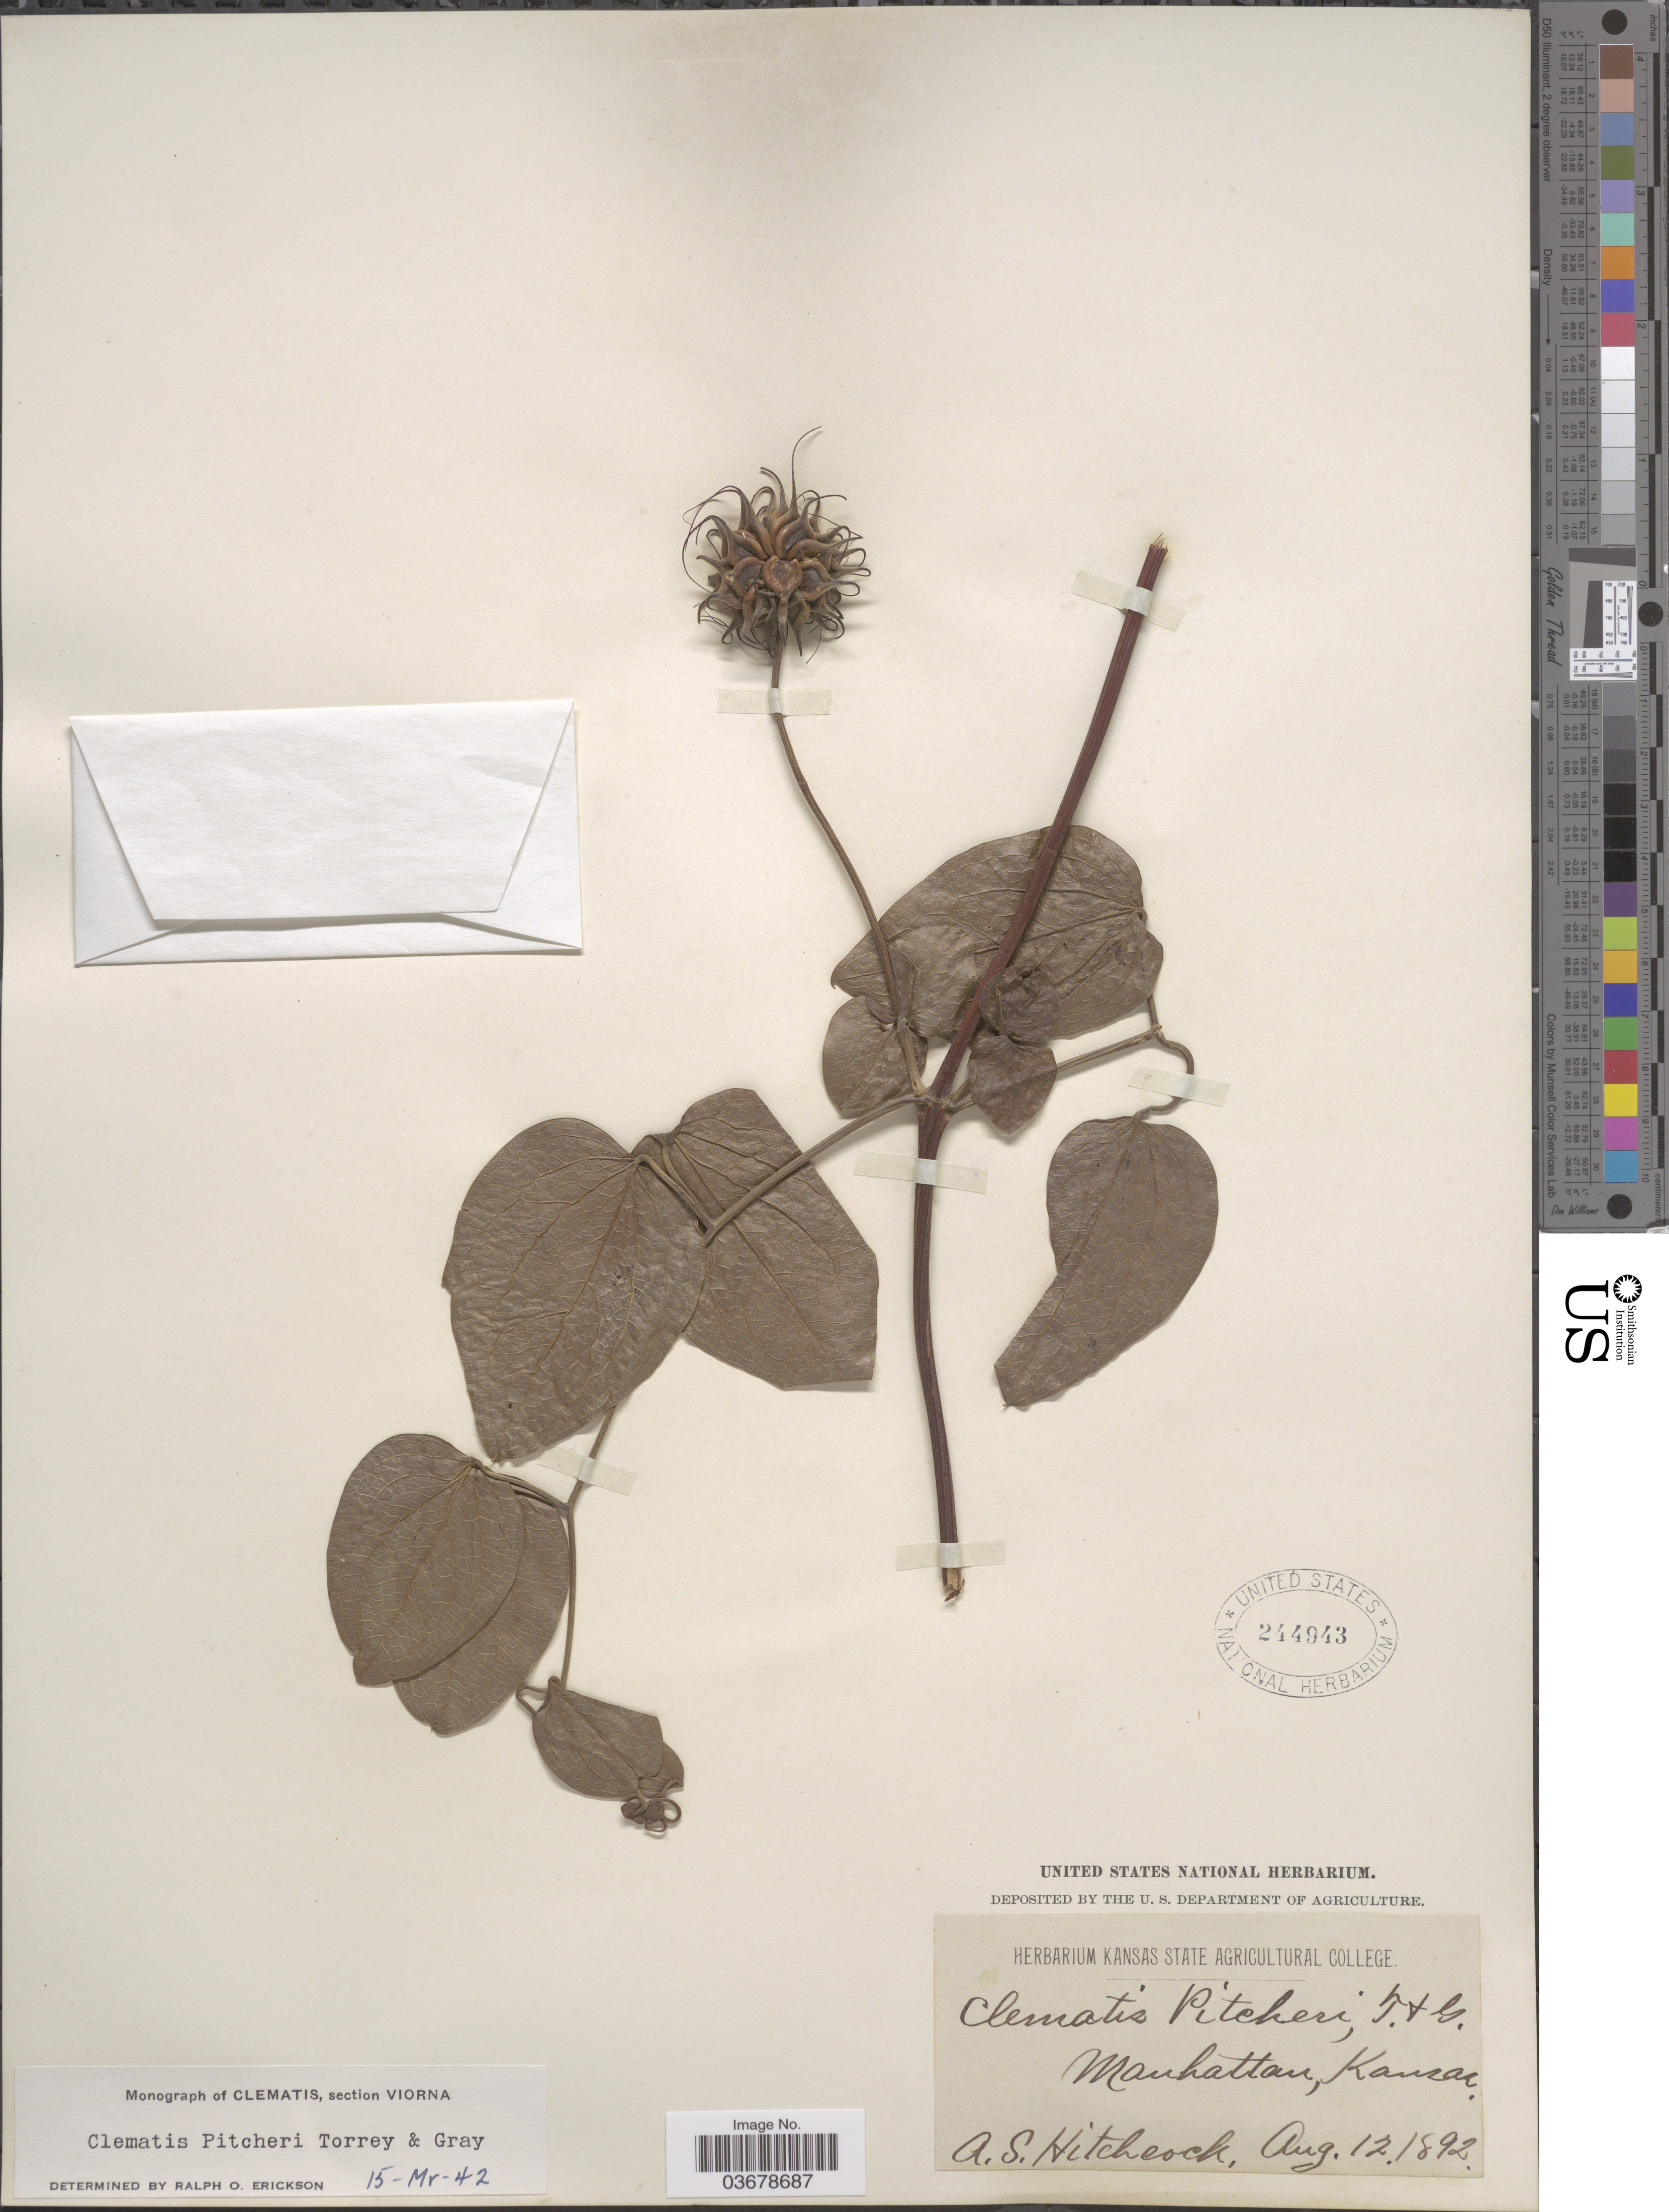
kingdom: Plantae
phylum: Tracheophyta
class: Magnoliopsida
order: Ranunculales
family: Ranunculaceae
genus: Clematis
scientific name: Clematis viorna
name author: L.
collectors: A. S. Hitchcock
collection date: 1892-08-12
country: United States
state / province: Kansas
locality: Manhattan.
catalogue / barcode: US 244943